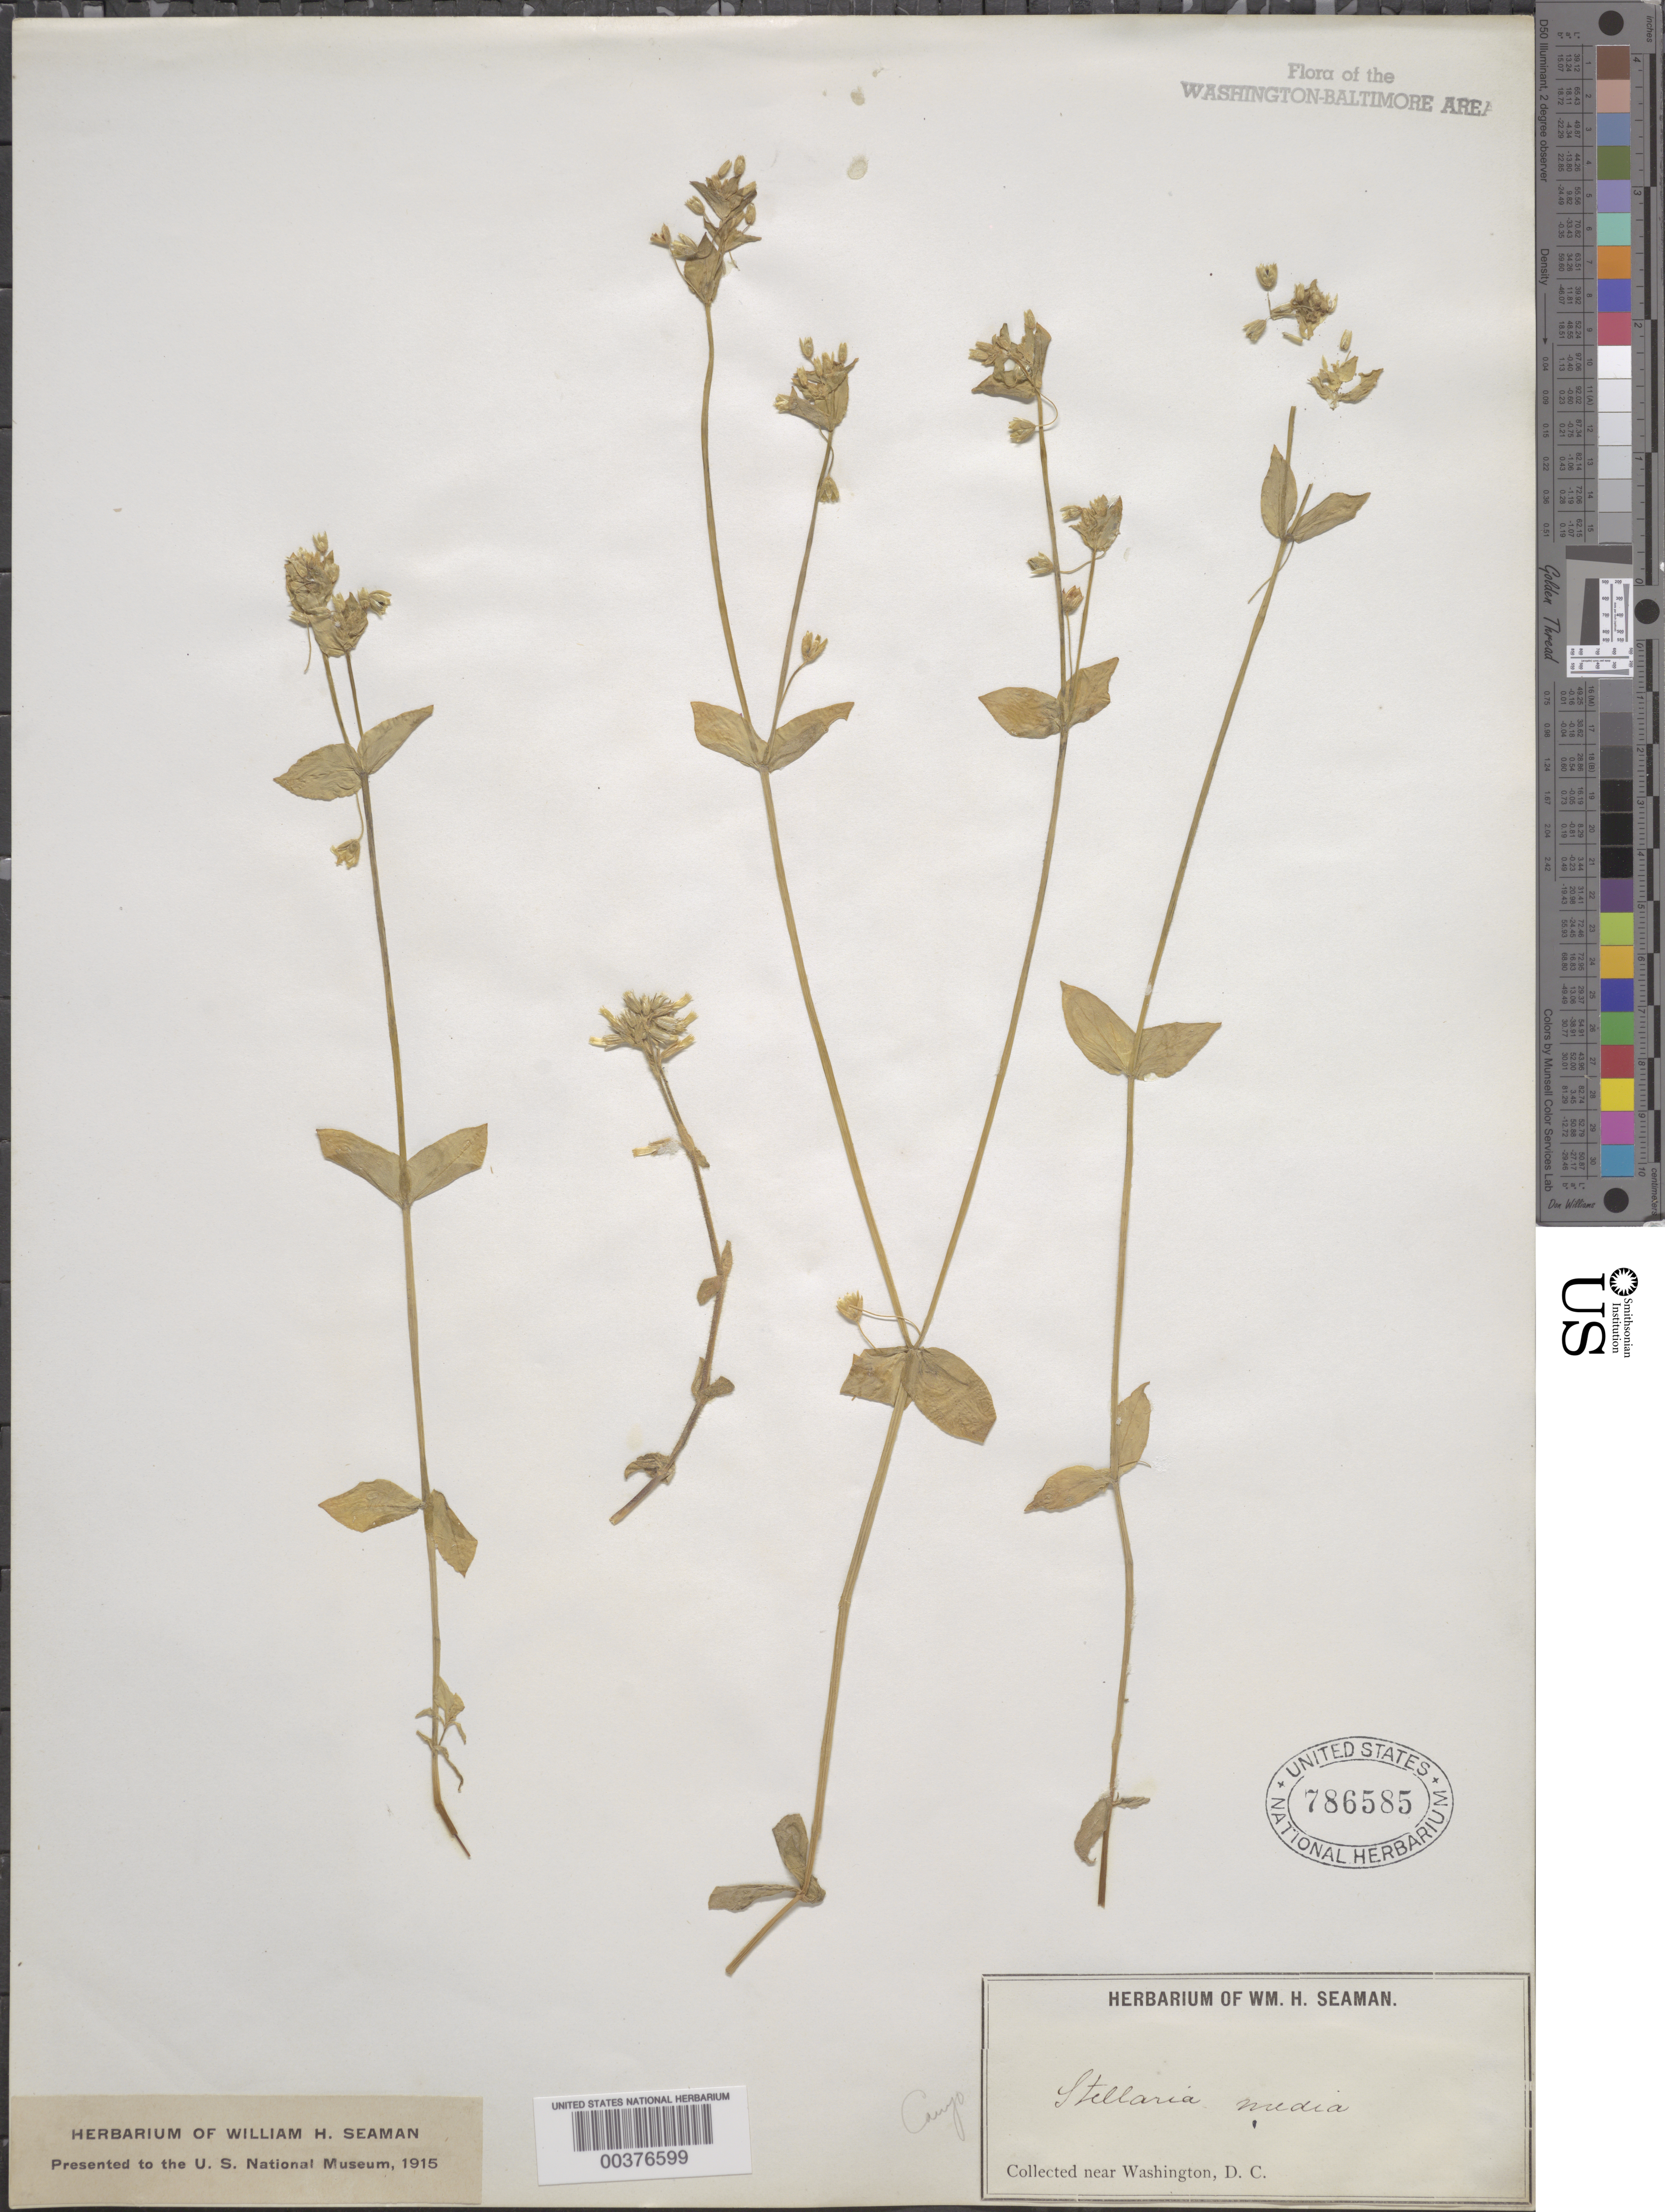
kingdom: Plantae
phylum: Tracheophyta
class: Magnoliopsida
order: Caryophyllales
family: Caryophyllaceae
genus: Stellaria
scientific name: Stellaria media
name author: (L.) Vill.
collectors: W. Seaman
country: United States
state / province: District of Columbia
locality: Washington DC Area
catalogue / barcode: US 786585